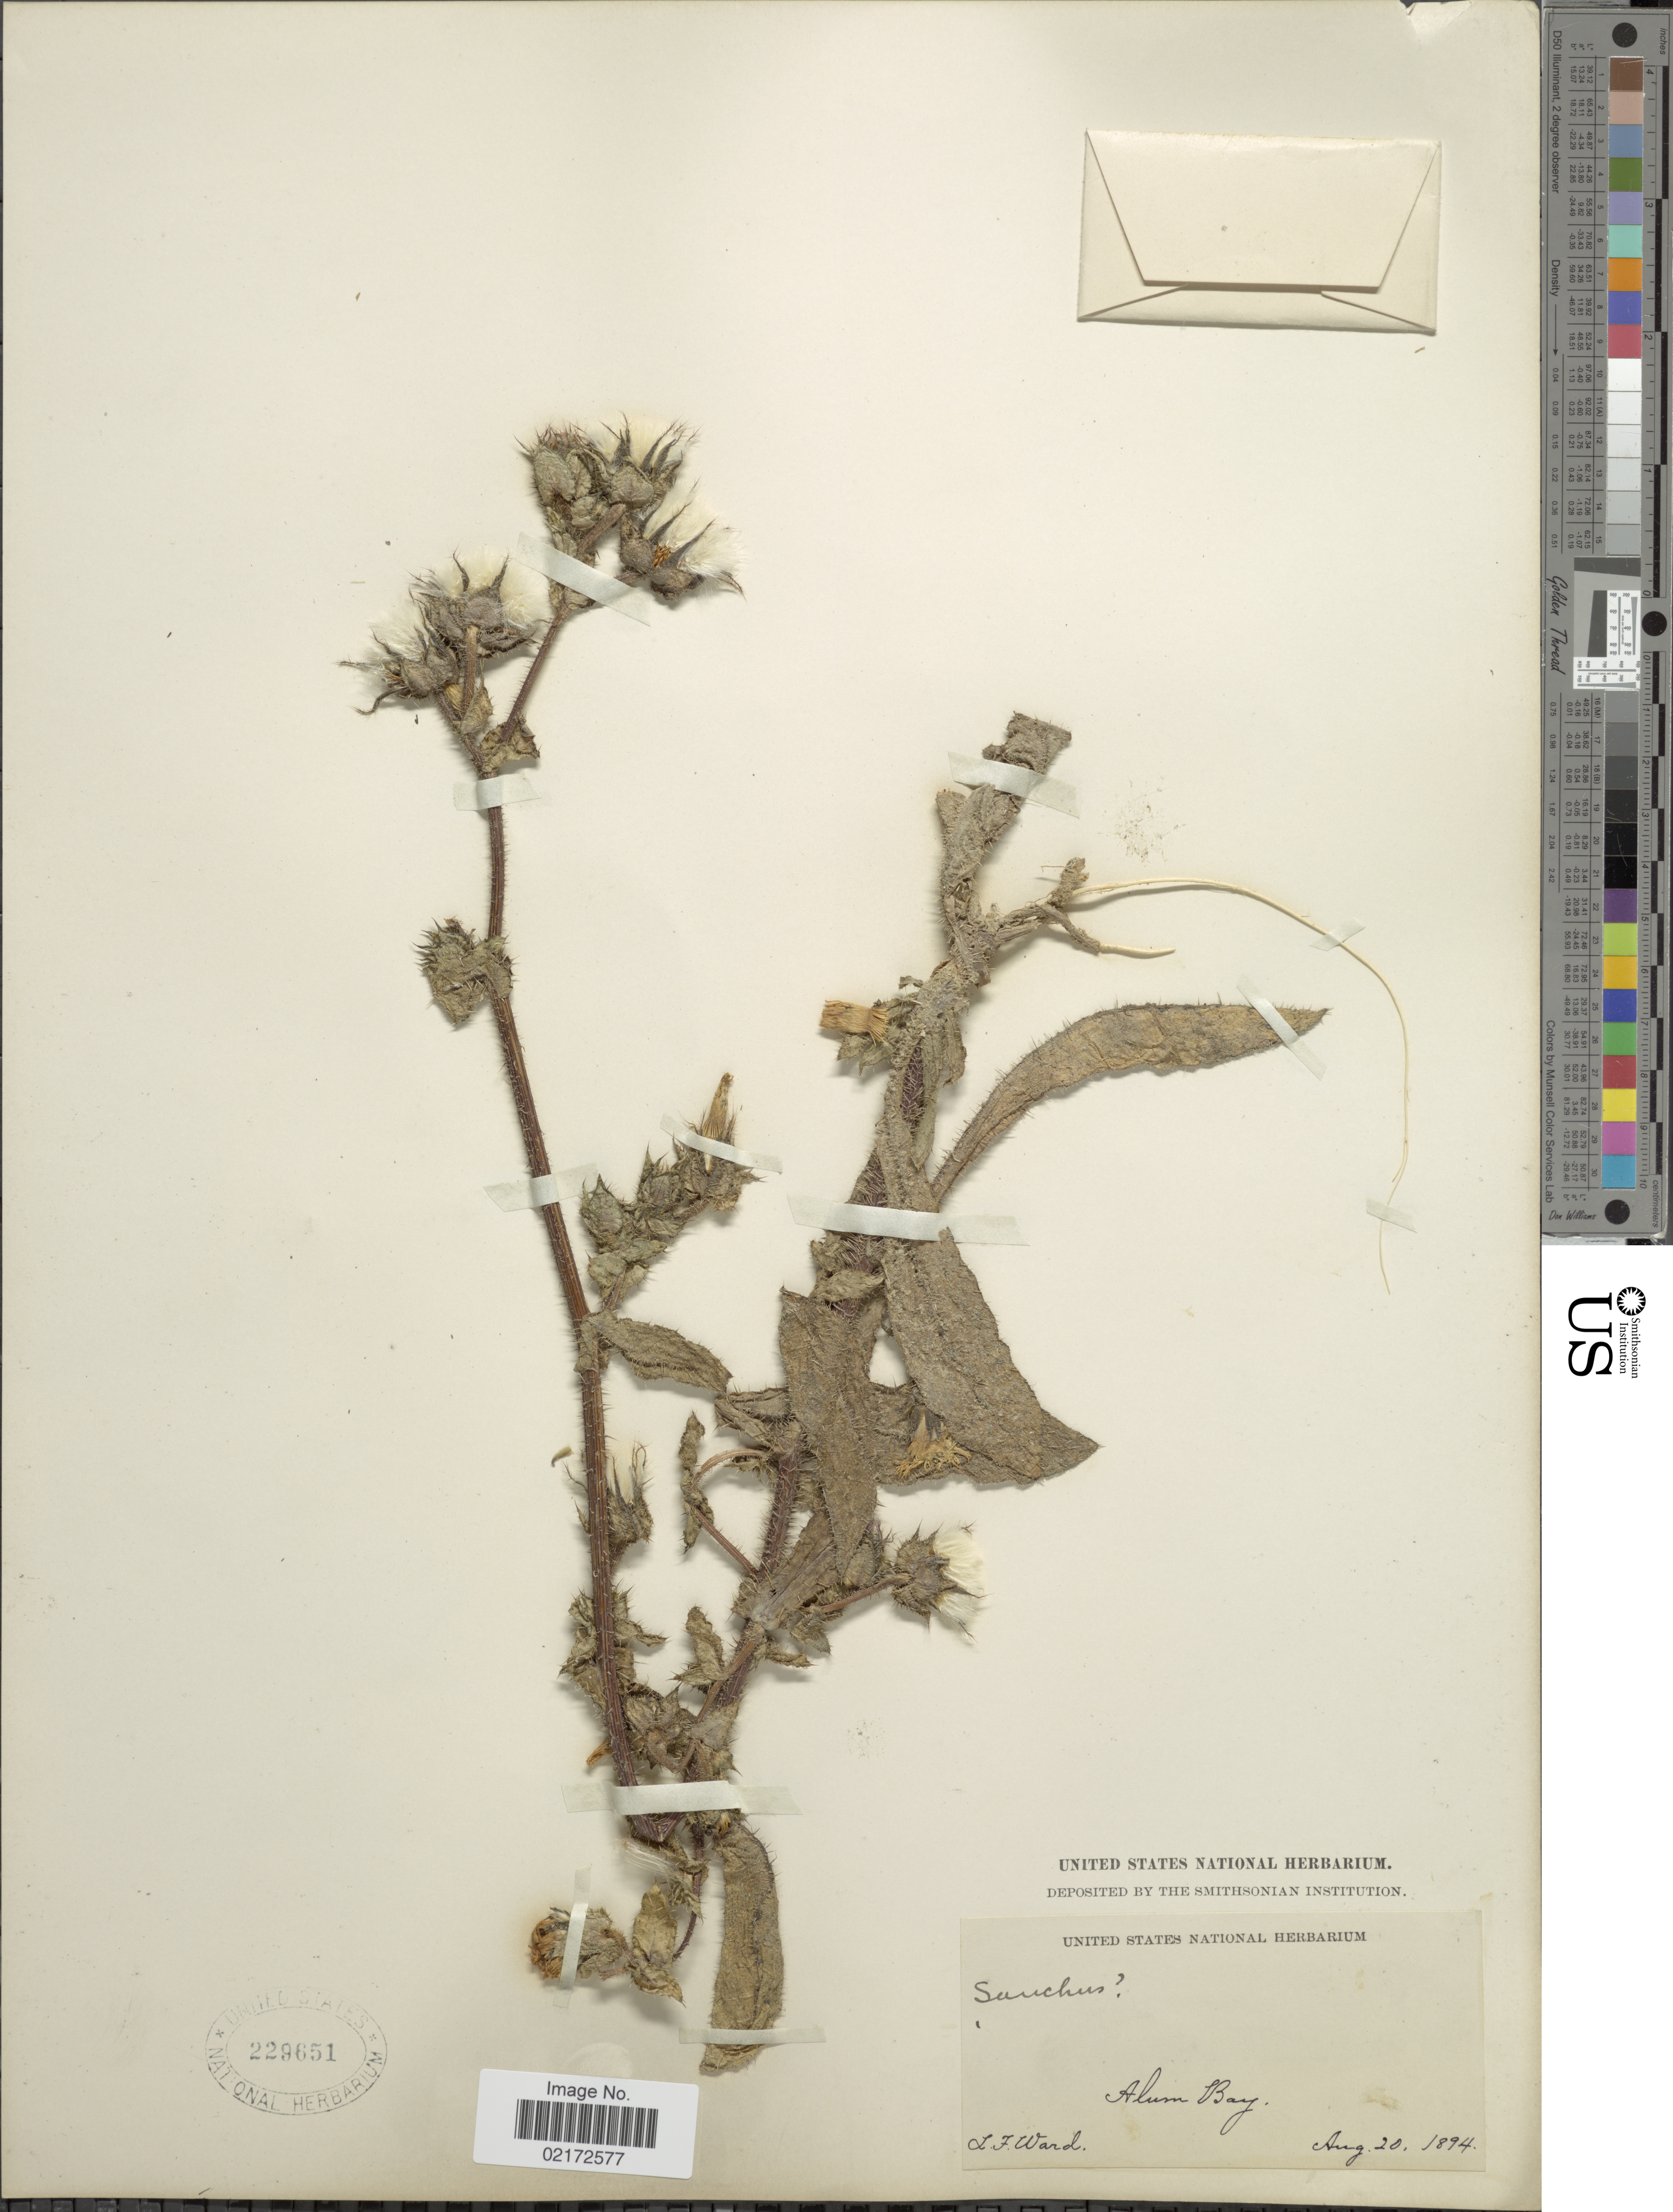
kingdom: Plantae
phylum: Tracheophyta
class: Magnoliopsida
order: Asterales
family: Asteraceae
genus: Sonchus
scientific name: Sonchus maritimus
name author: L.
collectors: L. Ward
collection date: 1894-08-20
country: United Kingdom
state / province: England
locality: Alum Bay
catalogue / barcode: US 229651